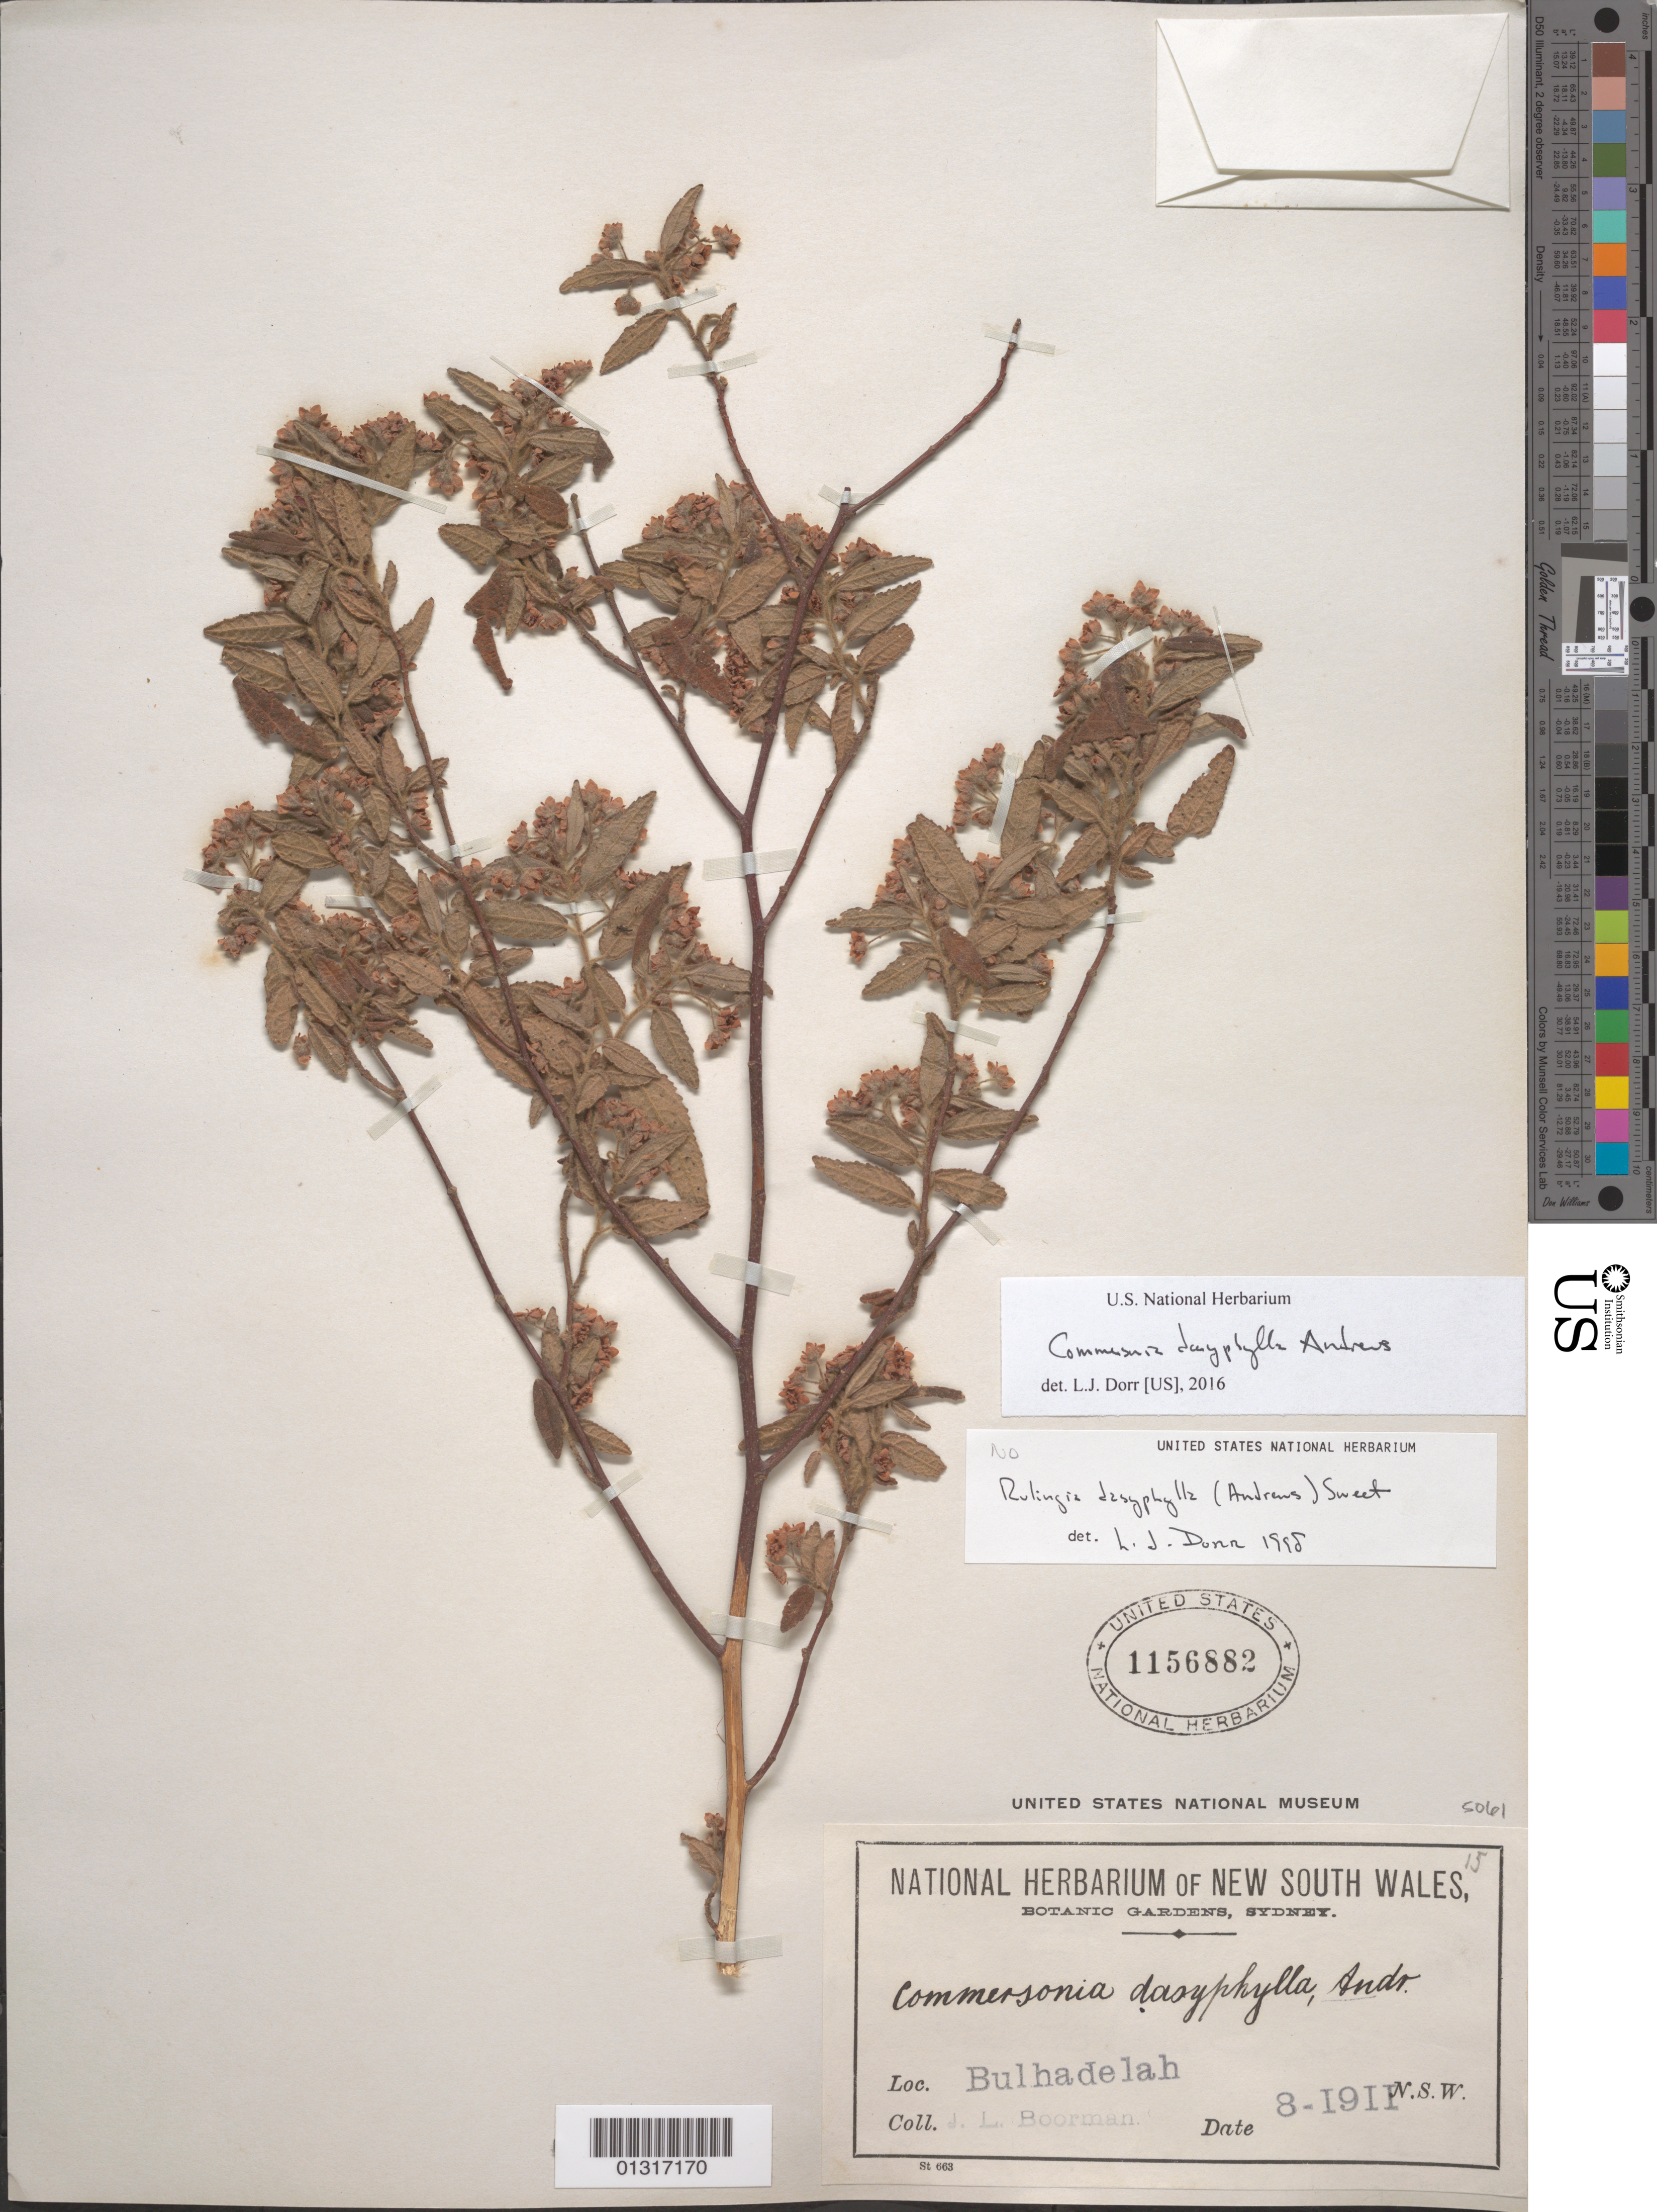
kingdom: Plantae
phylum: Tracheophyta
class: Magnoliopsida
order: Malvales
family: Malvaceae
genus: Commersonia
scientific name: Commersonia dasyphylla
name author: Andrews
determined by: Dorr, L. J., (BOT), Smithsonian Institution - National Museum of Natural History (UNITED STATES)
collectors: J. Boorman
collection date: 1911-08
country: Australia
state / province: New South Wales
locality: Bulahdelah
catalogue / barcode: US 1156882